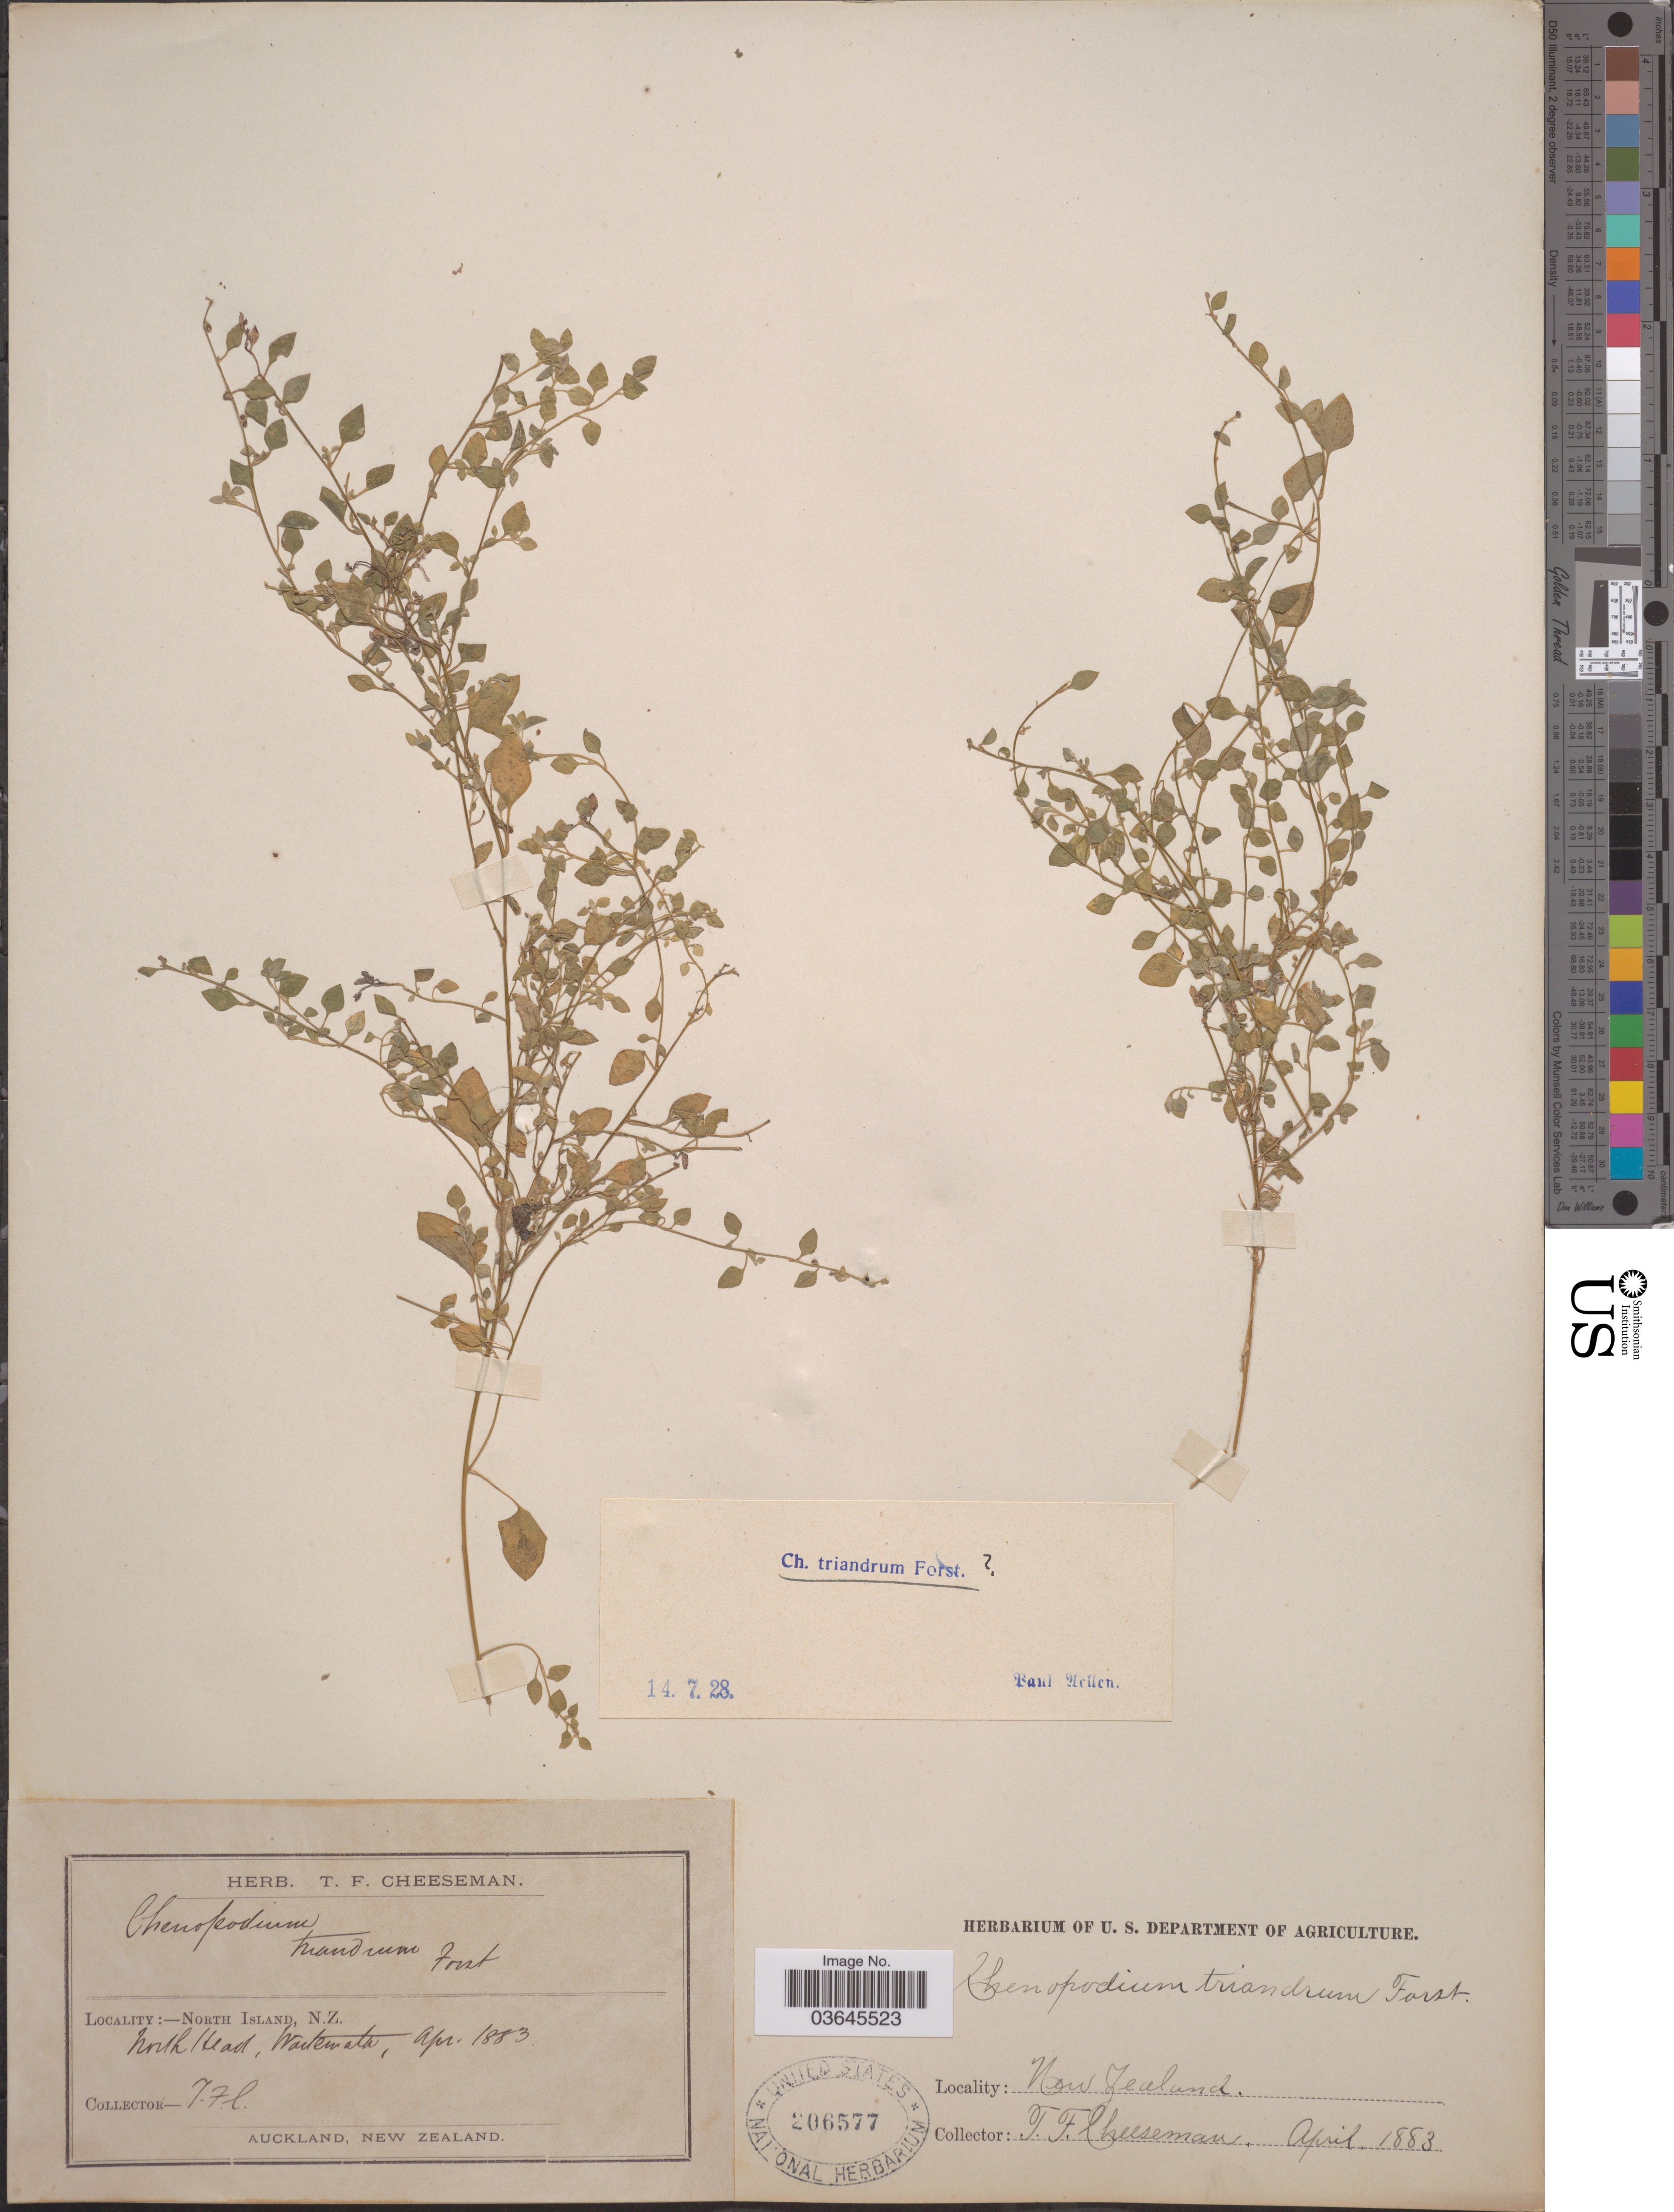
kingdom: Plantae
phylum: Tracheophyta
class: Magnoliopsida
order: Caryophyllales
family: Amaranthaceae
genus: Chenopodium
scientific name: Chenopodium triandrum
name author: G. Forst.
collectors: T. F. Cheeseman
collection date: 1883-04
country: New Zealand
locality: North Island. North Head, Waitemata.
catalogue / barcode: US 206577